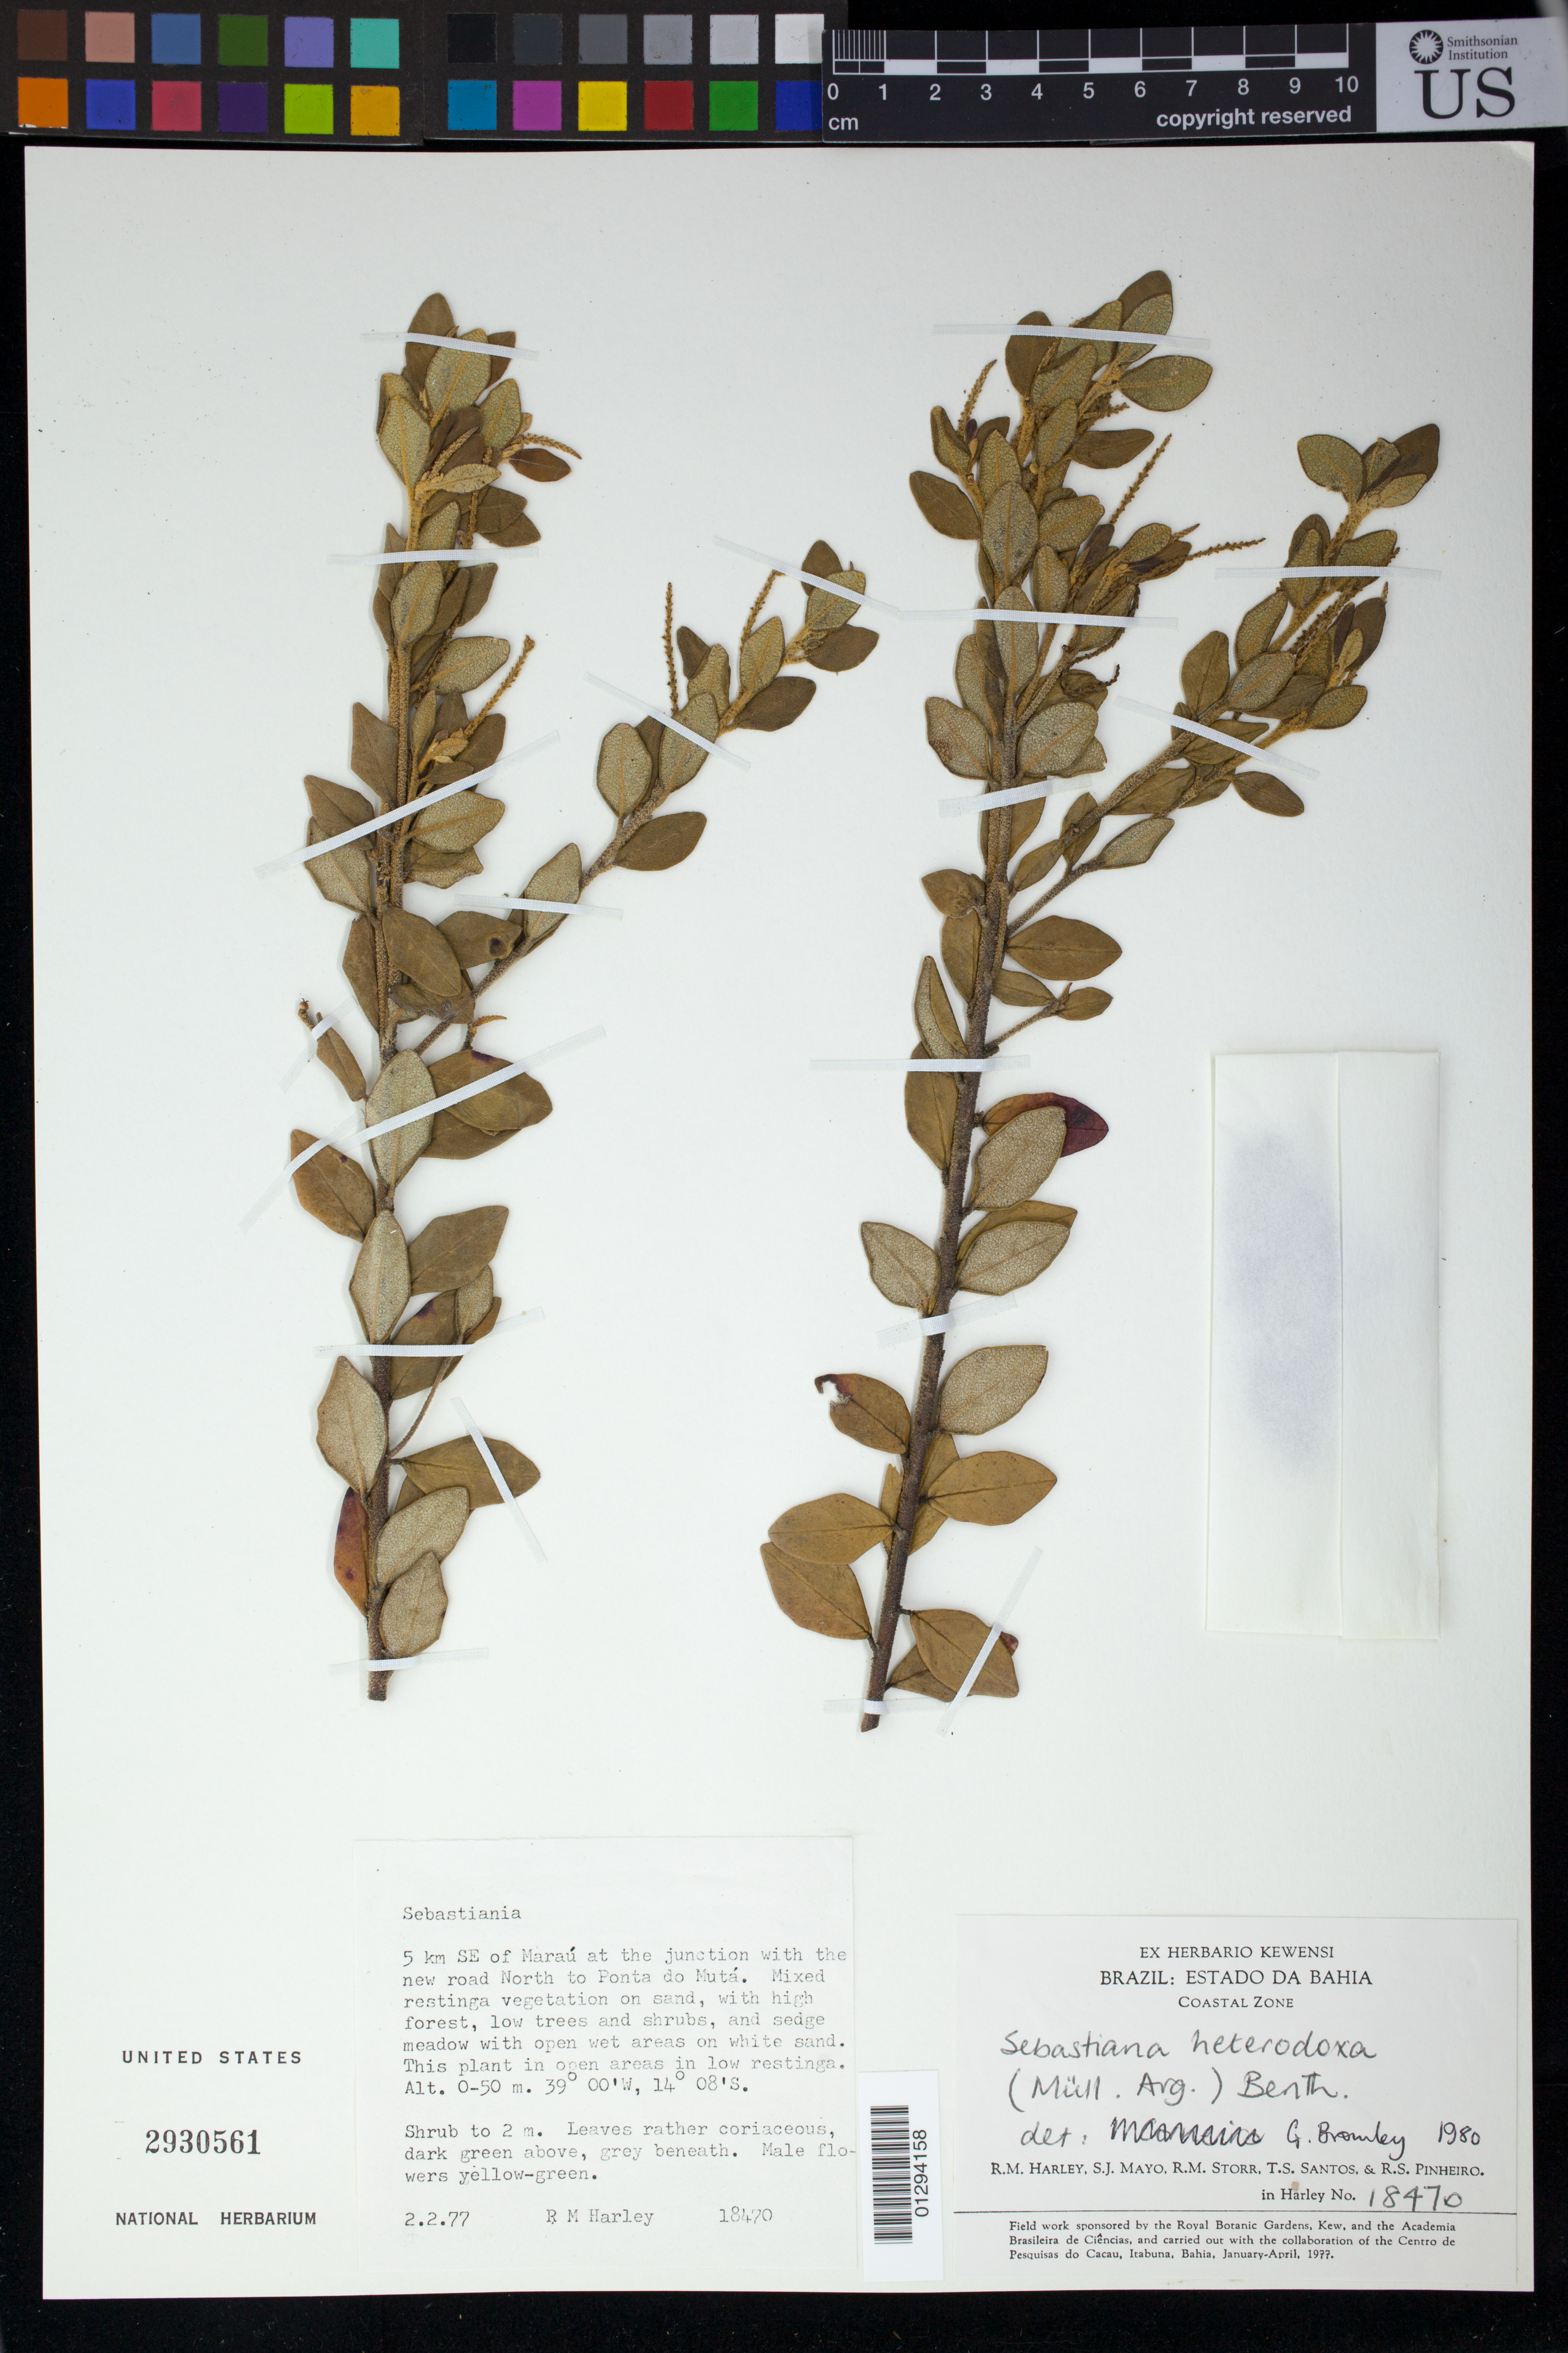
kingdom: Plantae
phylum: Tracheophyta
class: Magnoliopsida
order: Malpighiales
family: Euphorbiaceae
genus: Sebastiania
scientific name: Sebastiania heterodoxa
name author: (Müll. Arg.) Benth.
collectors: R. M. Harley, S. J. Mayo, R. M. Storr, T. S. Santos & R. S. Pinheiro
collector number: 18470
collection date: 1977-02-02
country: Brazil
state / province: Bahia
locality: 5 km SE of Marau at the junction with the new road North to Ponta do Muta. Brazil: Estado da Bahia, Coastal Zone.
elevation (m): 0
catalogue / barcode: US 2930561